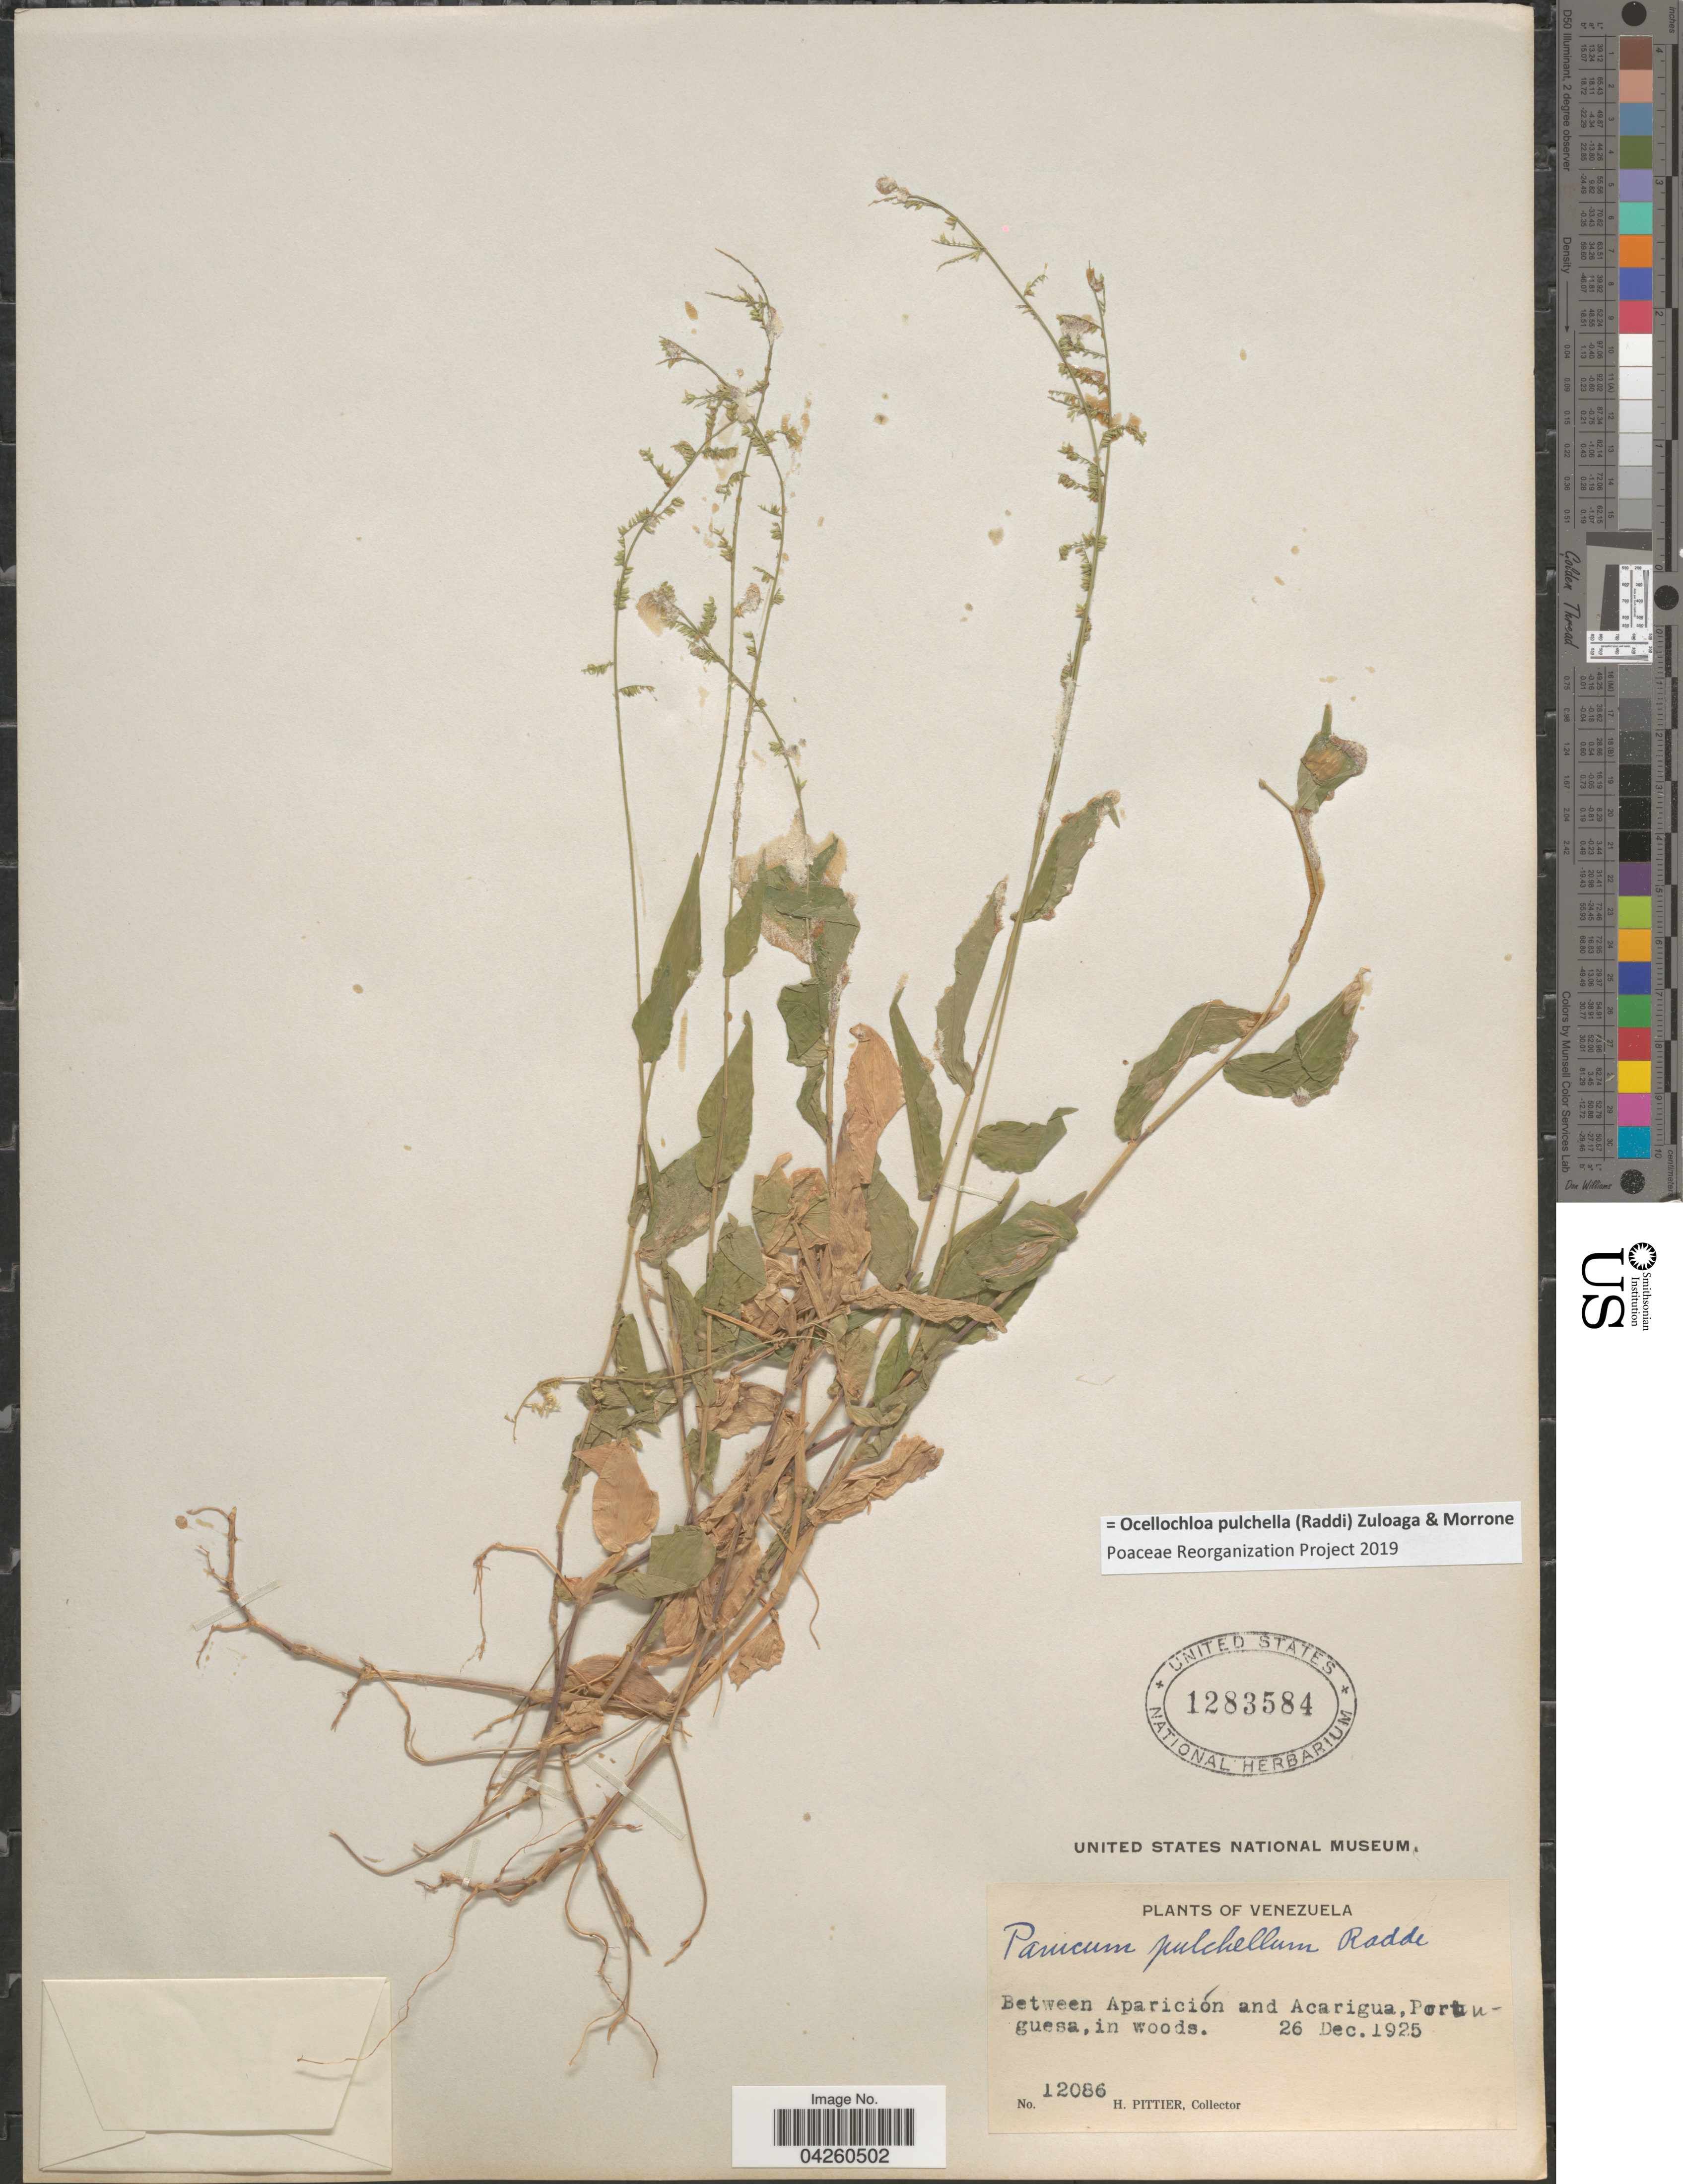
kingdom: Plantae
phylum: Tracheophyta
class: Liliopsida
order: Poales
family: Poaceae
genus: Ocellochloa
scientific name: Ocellochloa pulchella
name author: (Raddi) Zuloaga & Morrone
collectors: H. F. Pittier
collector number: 12086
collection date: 1925-12-26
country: Venezuela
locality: Between Aparición and Acarigua, portuguesa, in woods.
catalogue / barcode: US 1283584